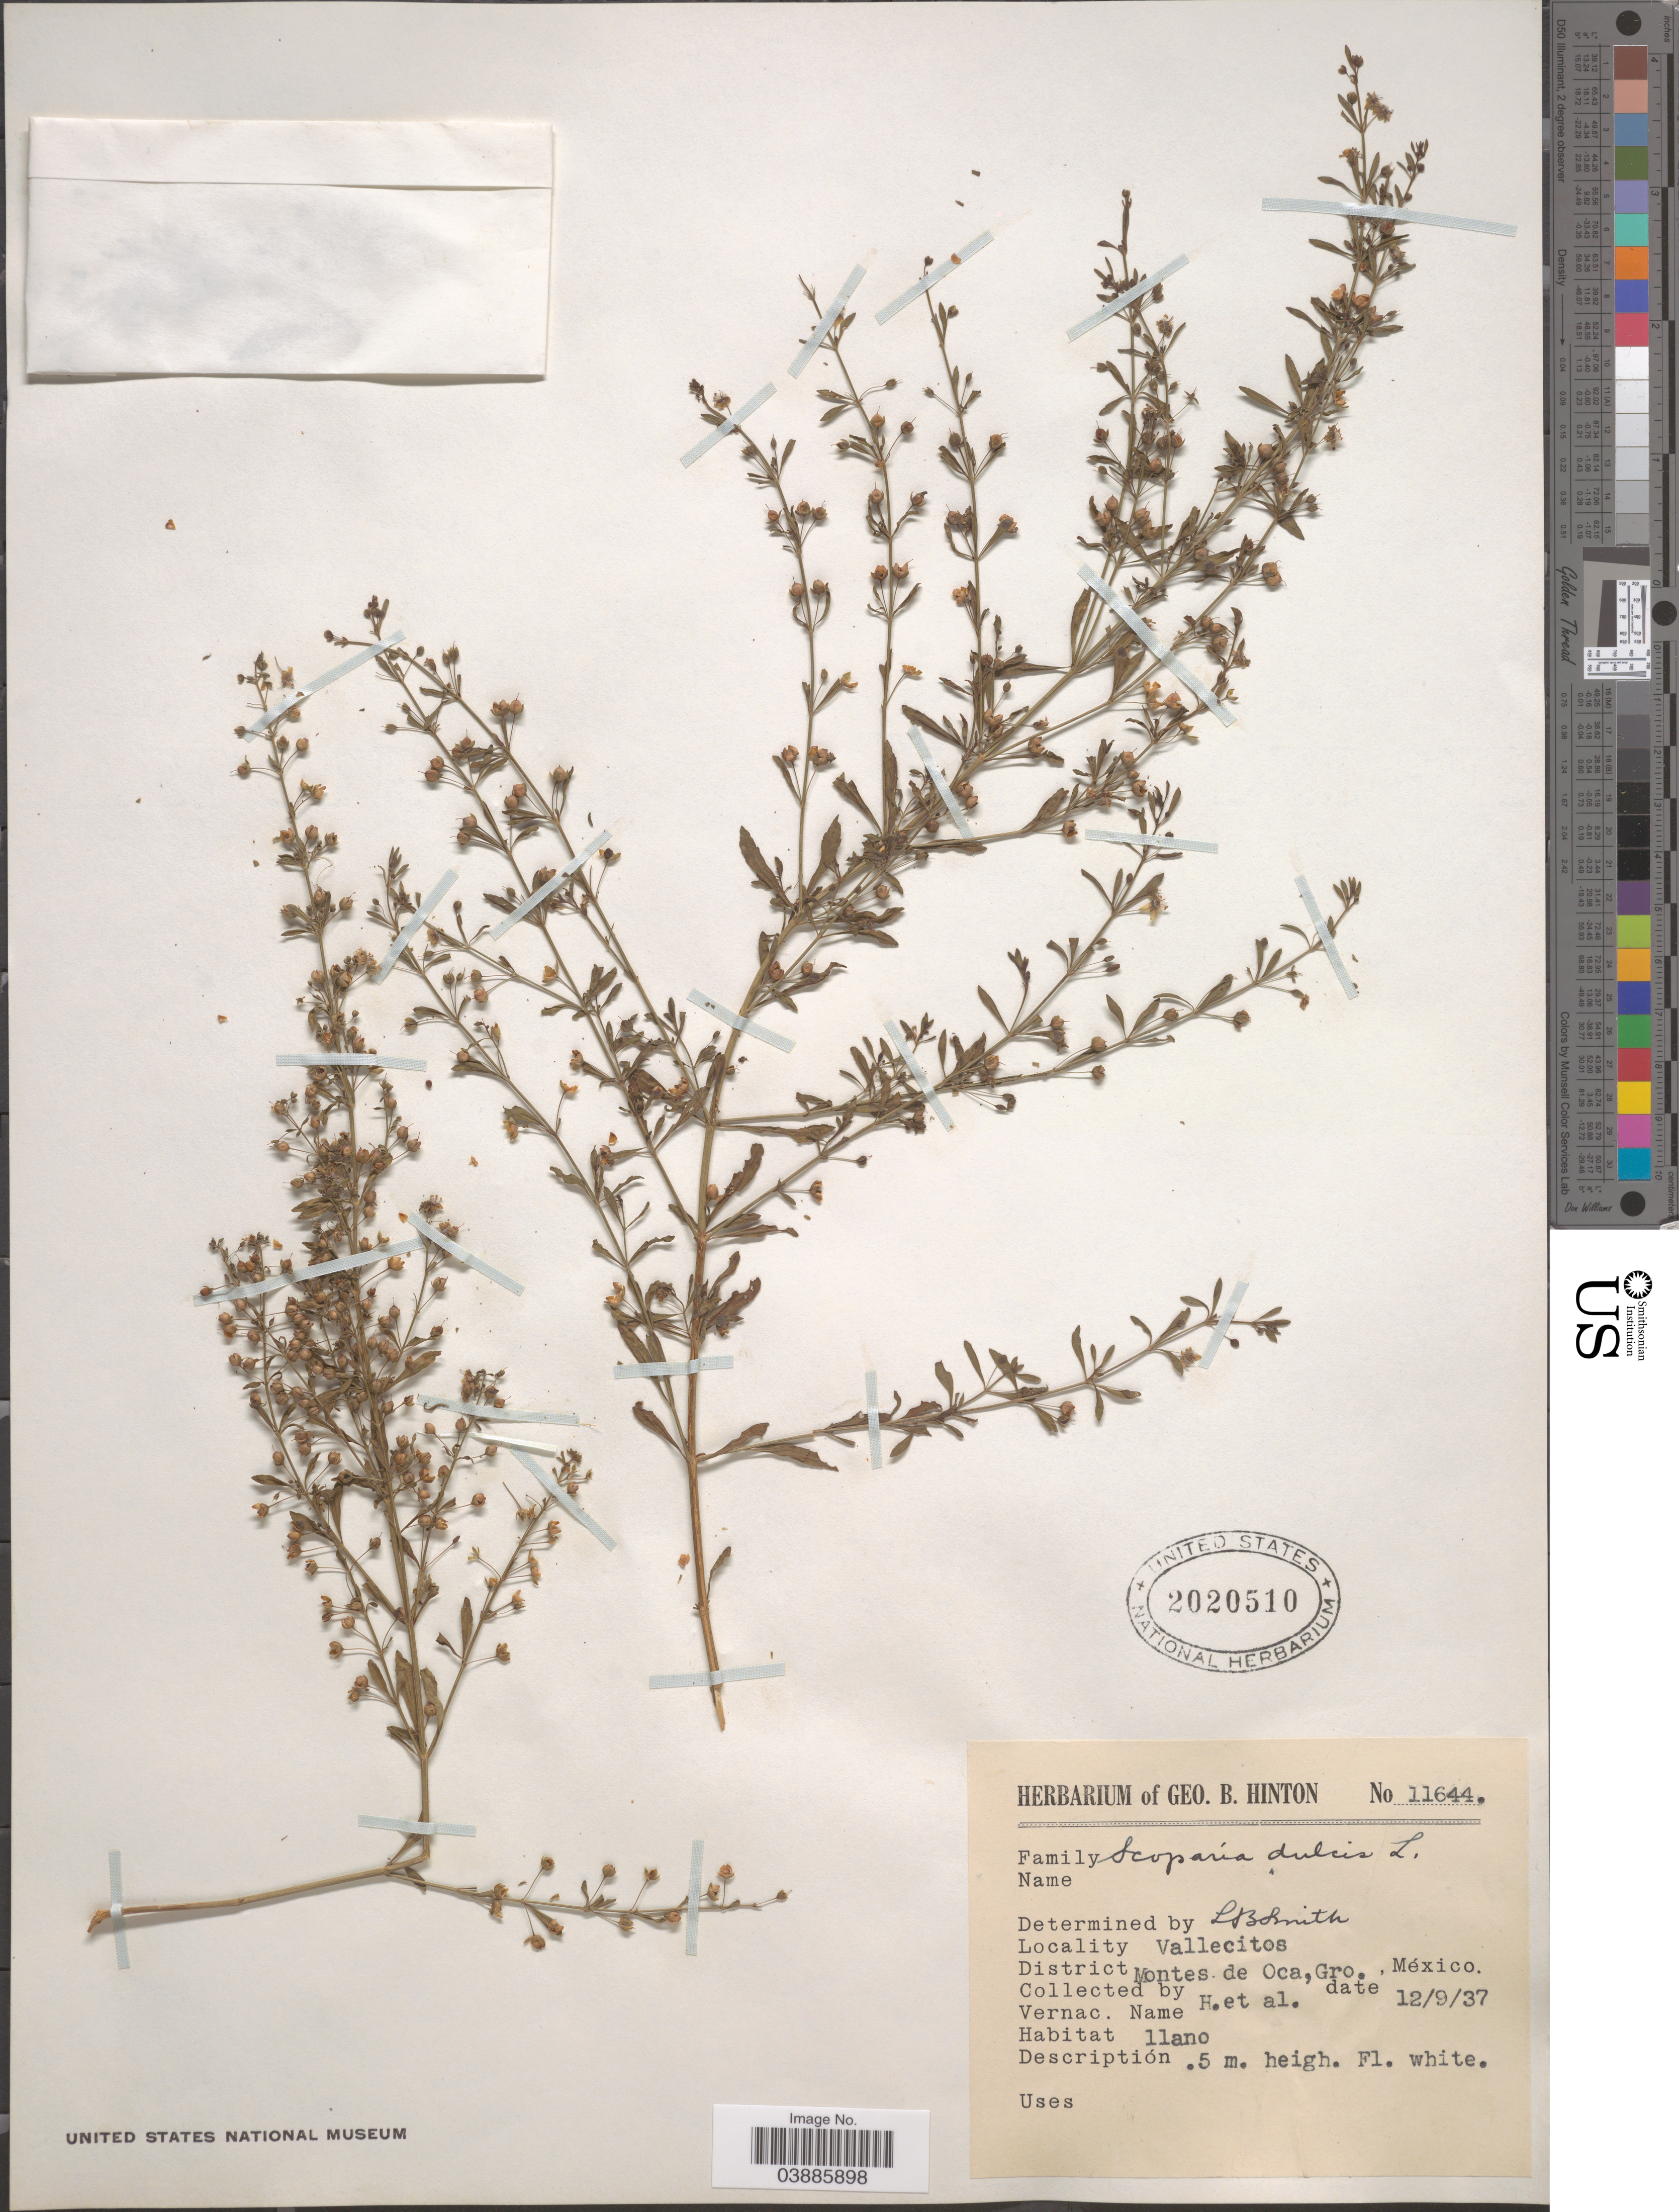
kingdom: Plantae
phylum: Tracheophyta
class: Magnoliopsida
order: Lamiales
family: Plantaginaceae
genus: Scoparia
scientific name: Scoparia dulcis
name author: L.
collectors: G. B. Hinton & et al.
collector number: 11644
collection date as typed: Transcribed d/m/y: 12/9/37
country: Mexico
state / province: Guerrero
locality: Vallecitos. District Montes de Oca.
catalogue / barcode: US 2020510